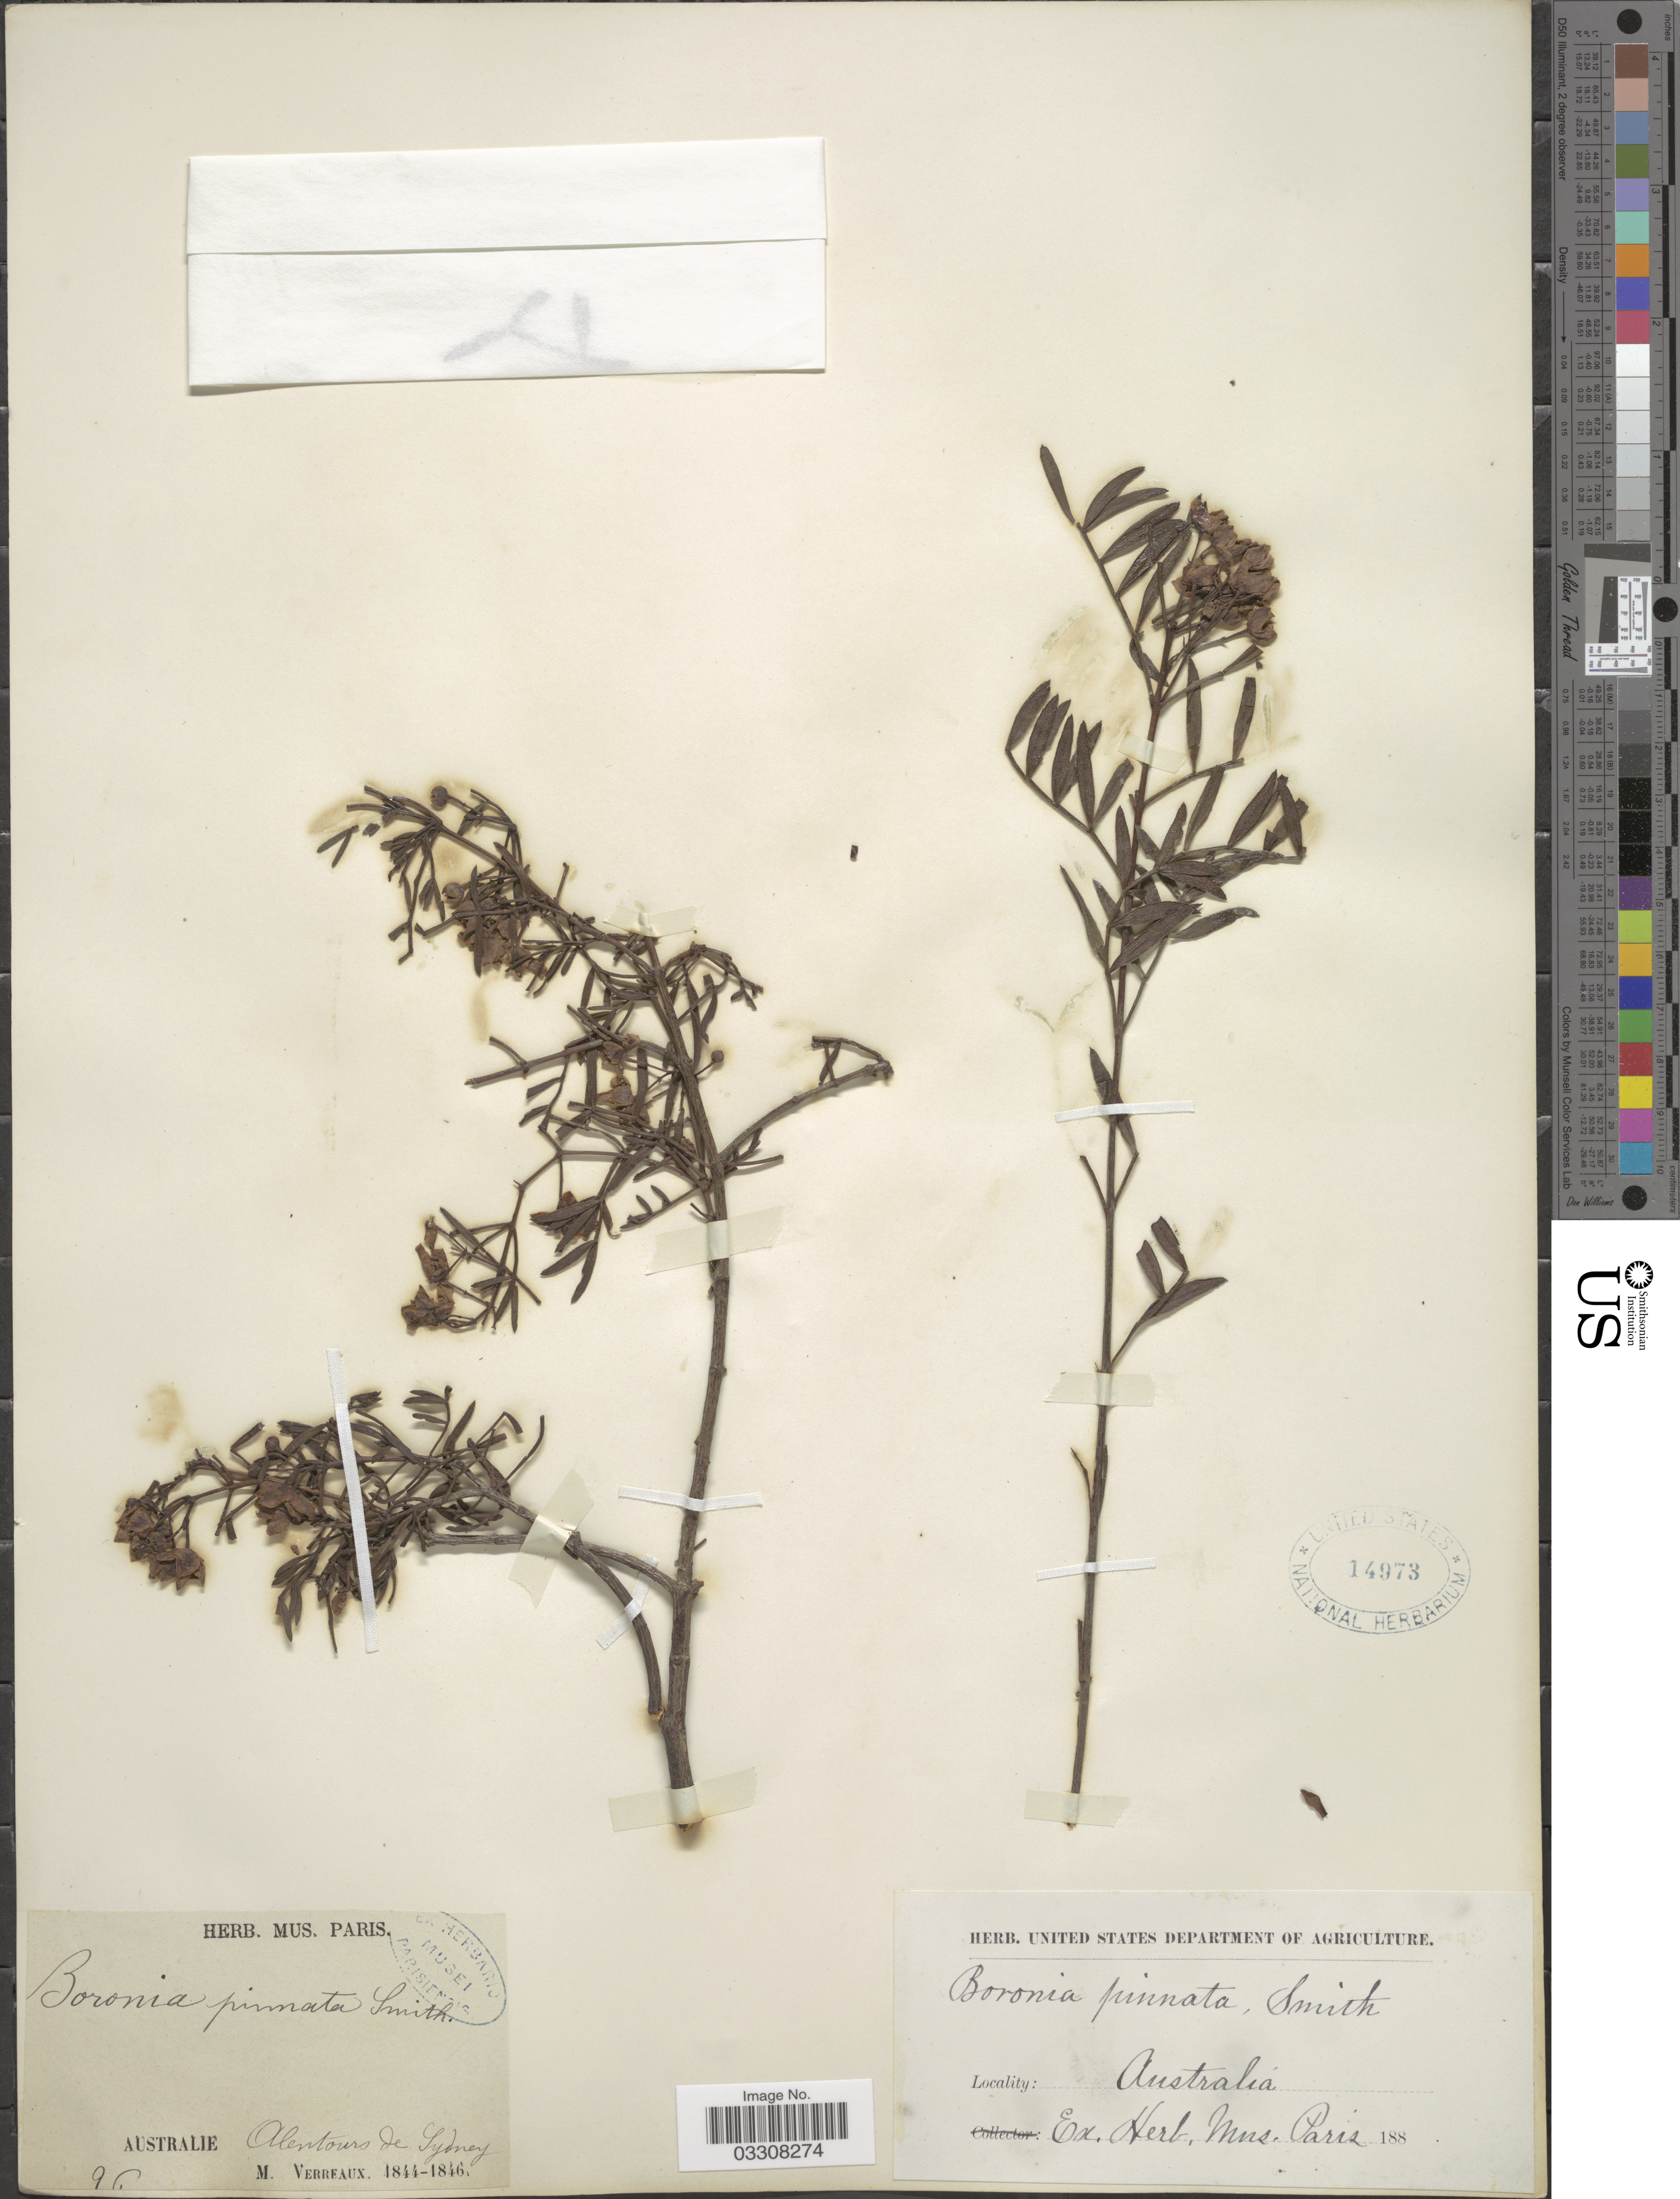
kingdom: Plantae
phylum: Tracheophyta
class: Magnoliopsida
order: Sapindales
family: Rutaceae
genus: Boronia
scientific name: Boronia pinnata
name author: Sm.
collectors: M. Verreaux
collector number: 26*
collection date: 1844/1846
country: Australia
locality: Alentours de Sydney.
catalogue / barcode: US 14973